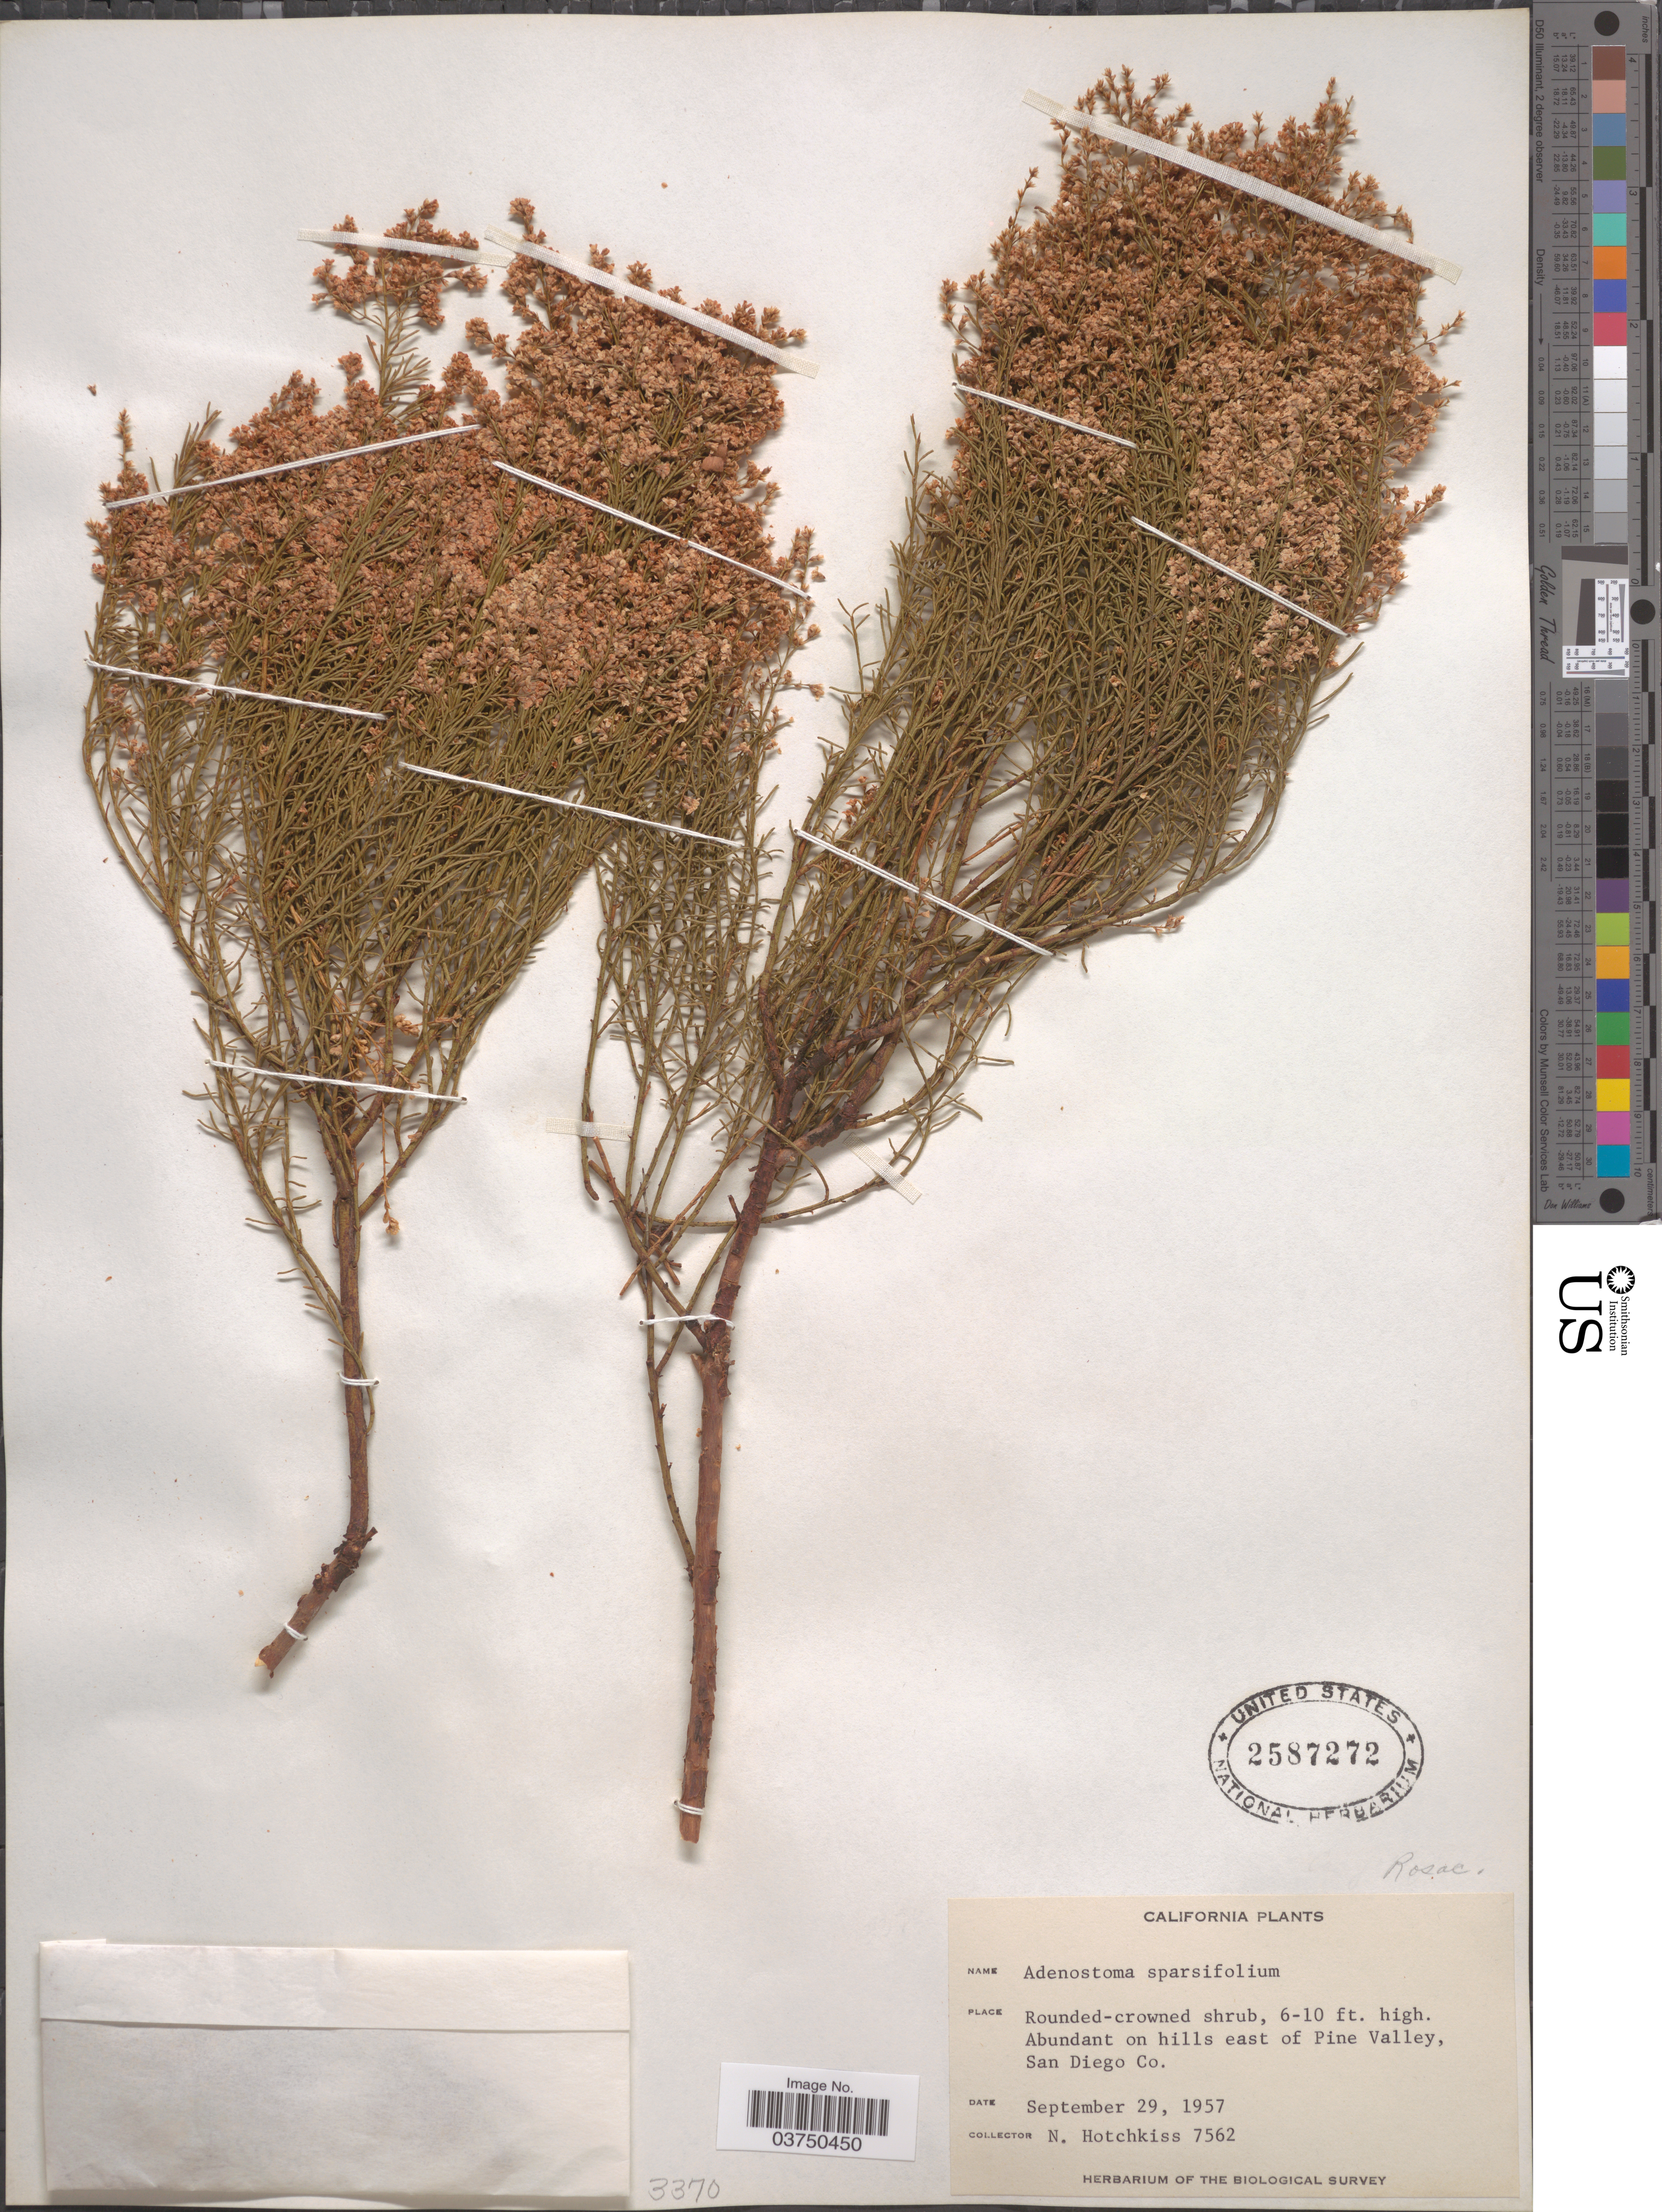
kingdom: Plantae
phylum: Tracheophyta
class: Magnoliopsida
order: Rosales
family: Rosaceae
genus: Adenostoma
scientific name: Adenostoma sparsifolium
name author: Torr.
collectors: N. Hotchkiss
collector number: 7562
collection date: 1957-09-29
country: United States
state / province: California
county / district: San Diego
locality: Abundant on hills east of Pine Valley, San Diego Co.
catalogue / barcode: US 2587272